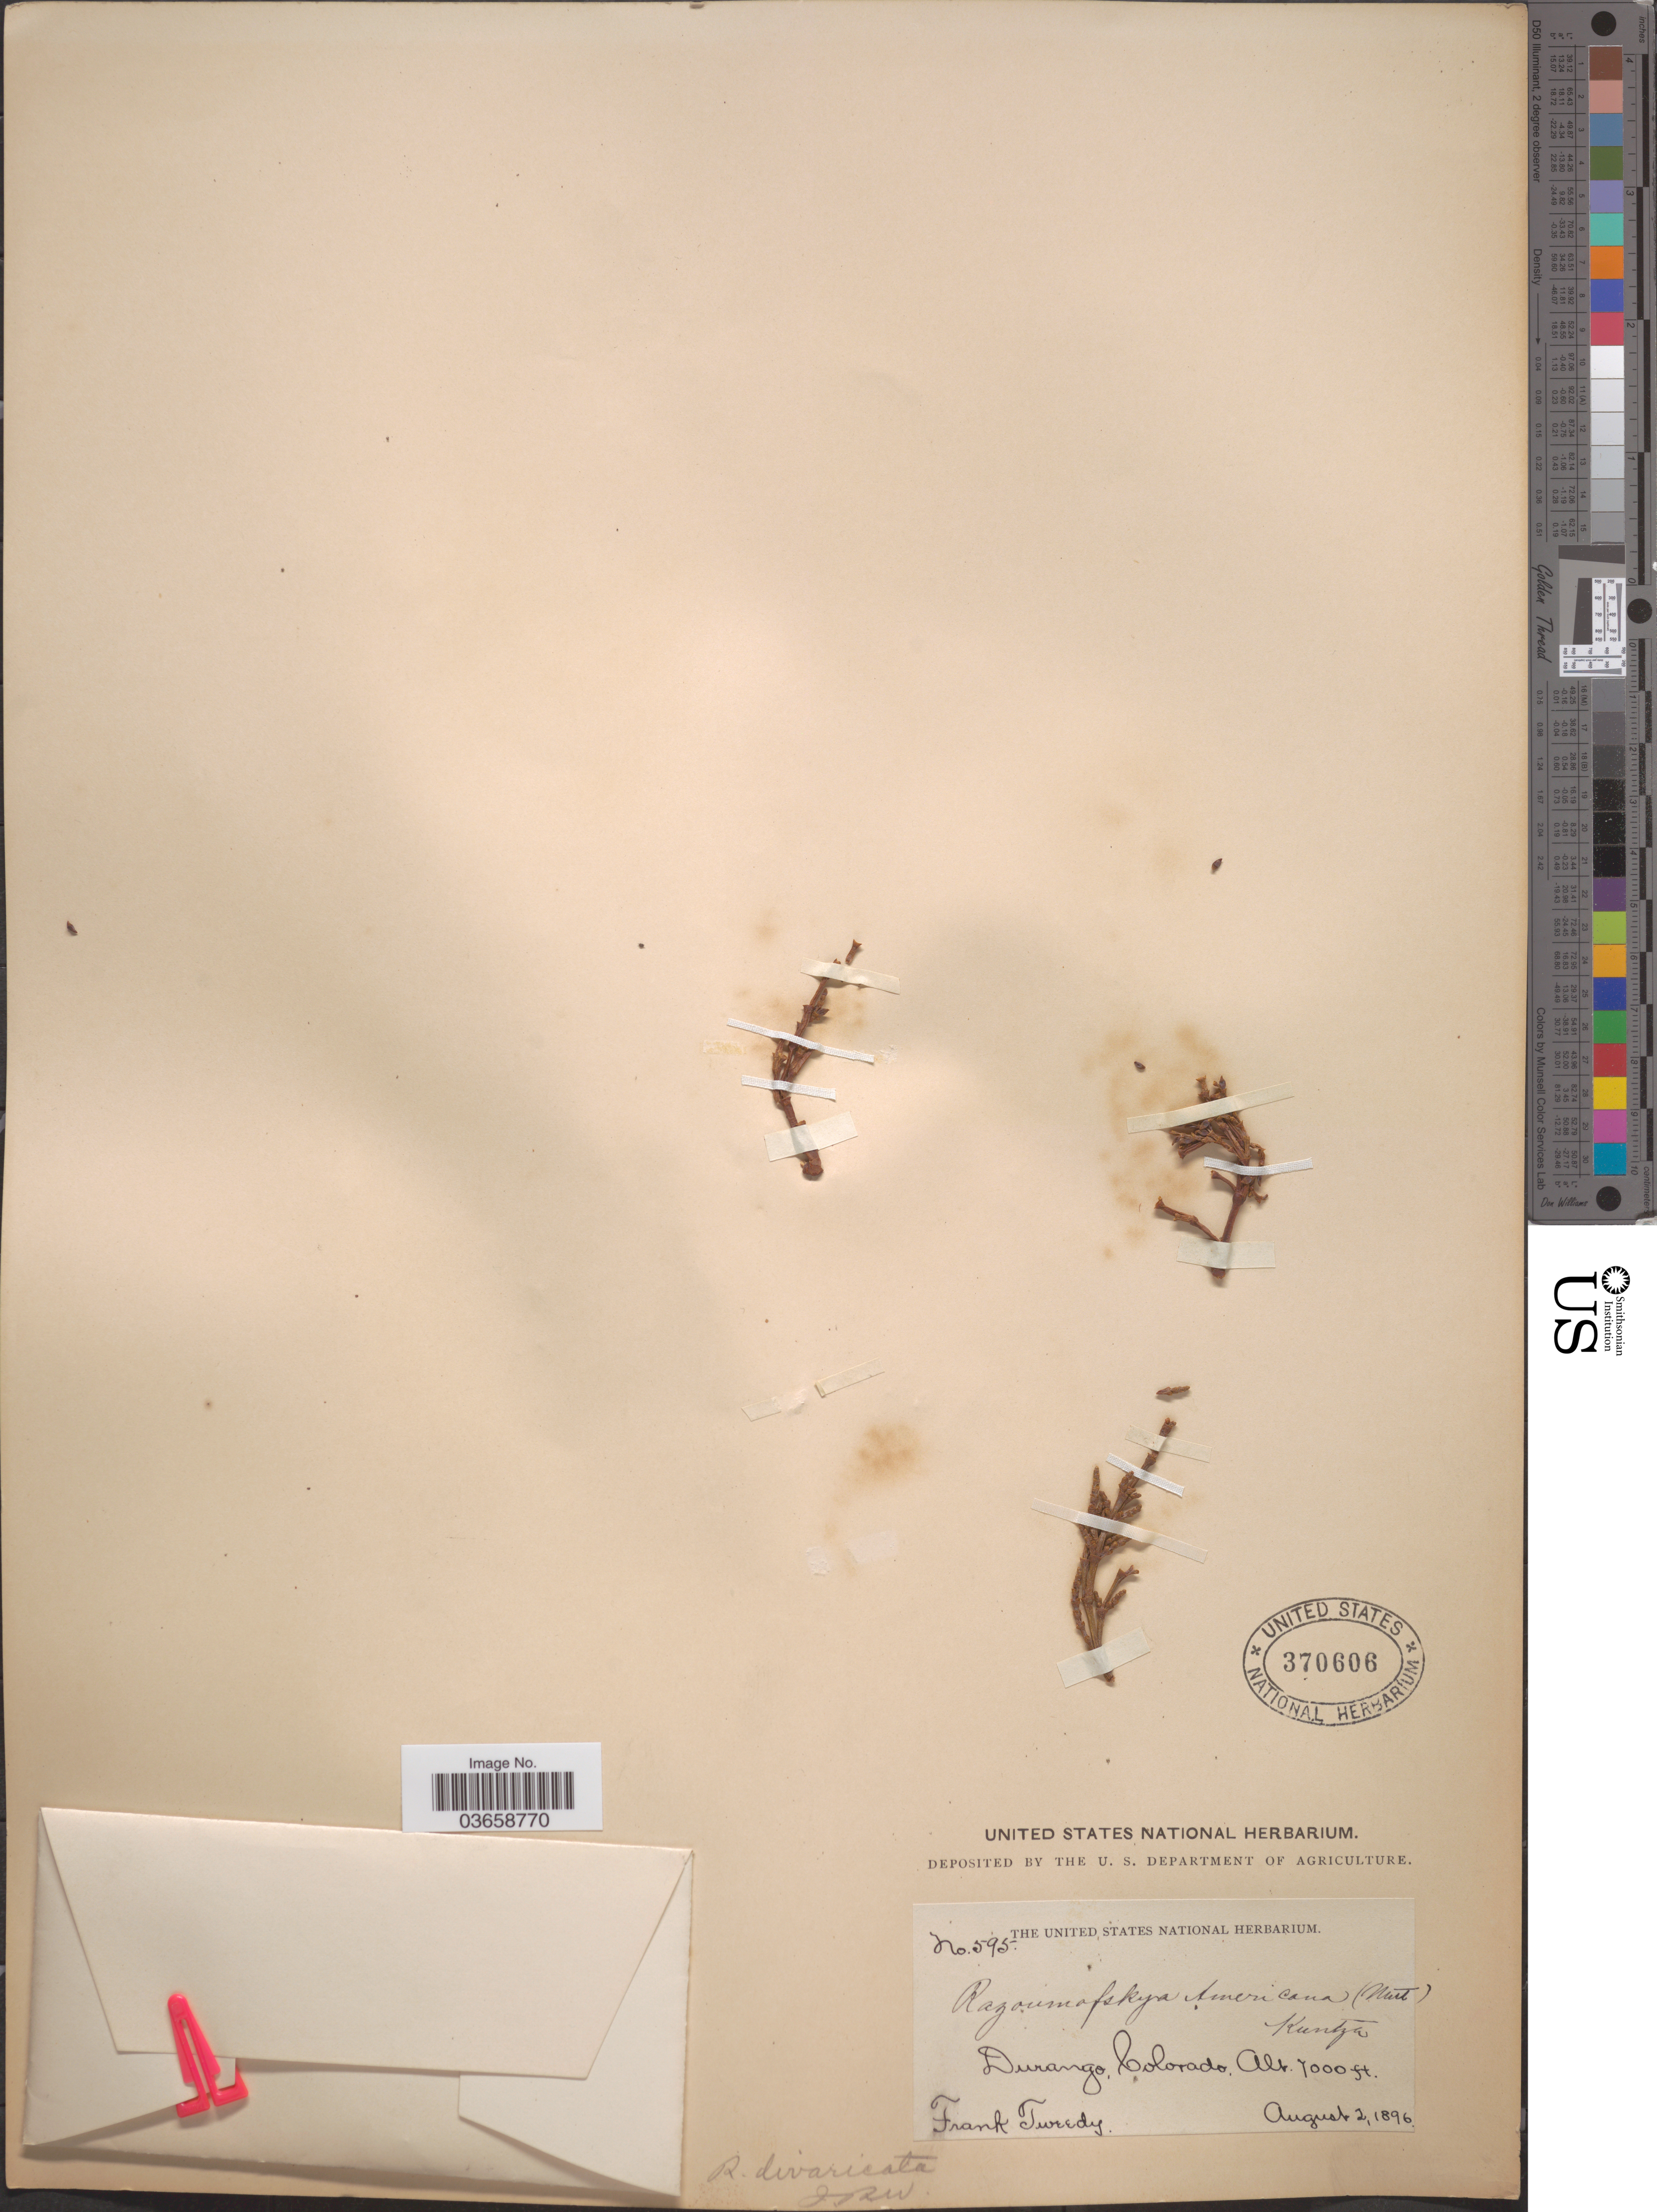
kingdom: Plantae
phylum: Tracheophyta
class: Magnoliopsida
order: Santalales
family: Viscaceae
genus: Arceuthobium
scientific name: Arceuthobium americanum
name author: Nutt. ex A. Gray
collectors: F. Tweedy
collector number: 595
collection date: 1896-08-02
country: United States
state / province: Colorado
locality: Durango.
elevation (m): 2134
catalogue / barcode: US 370606